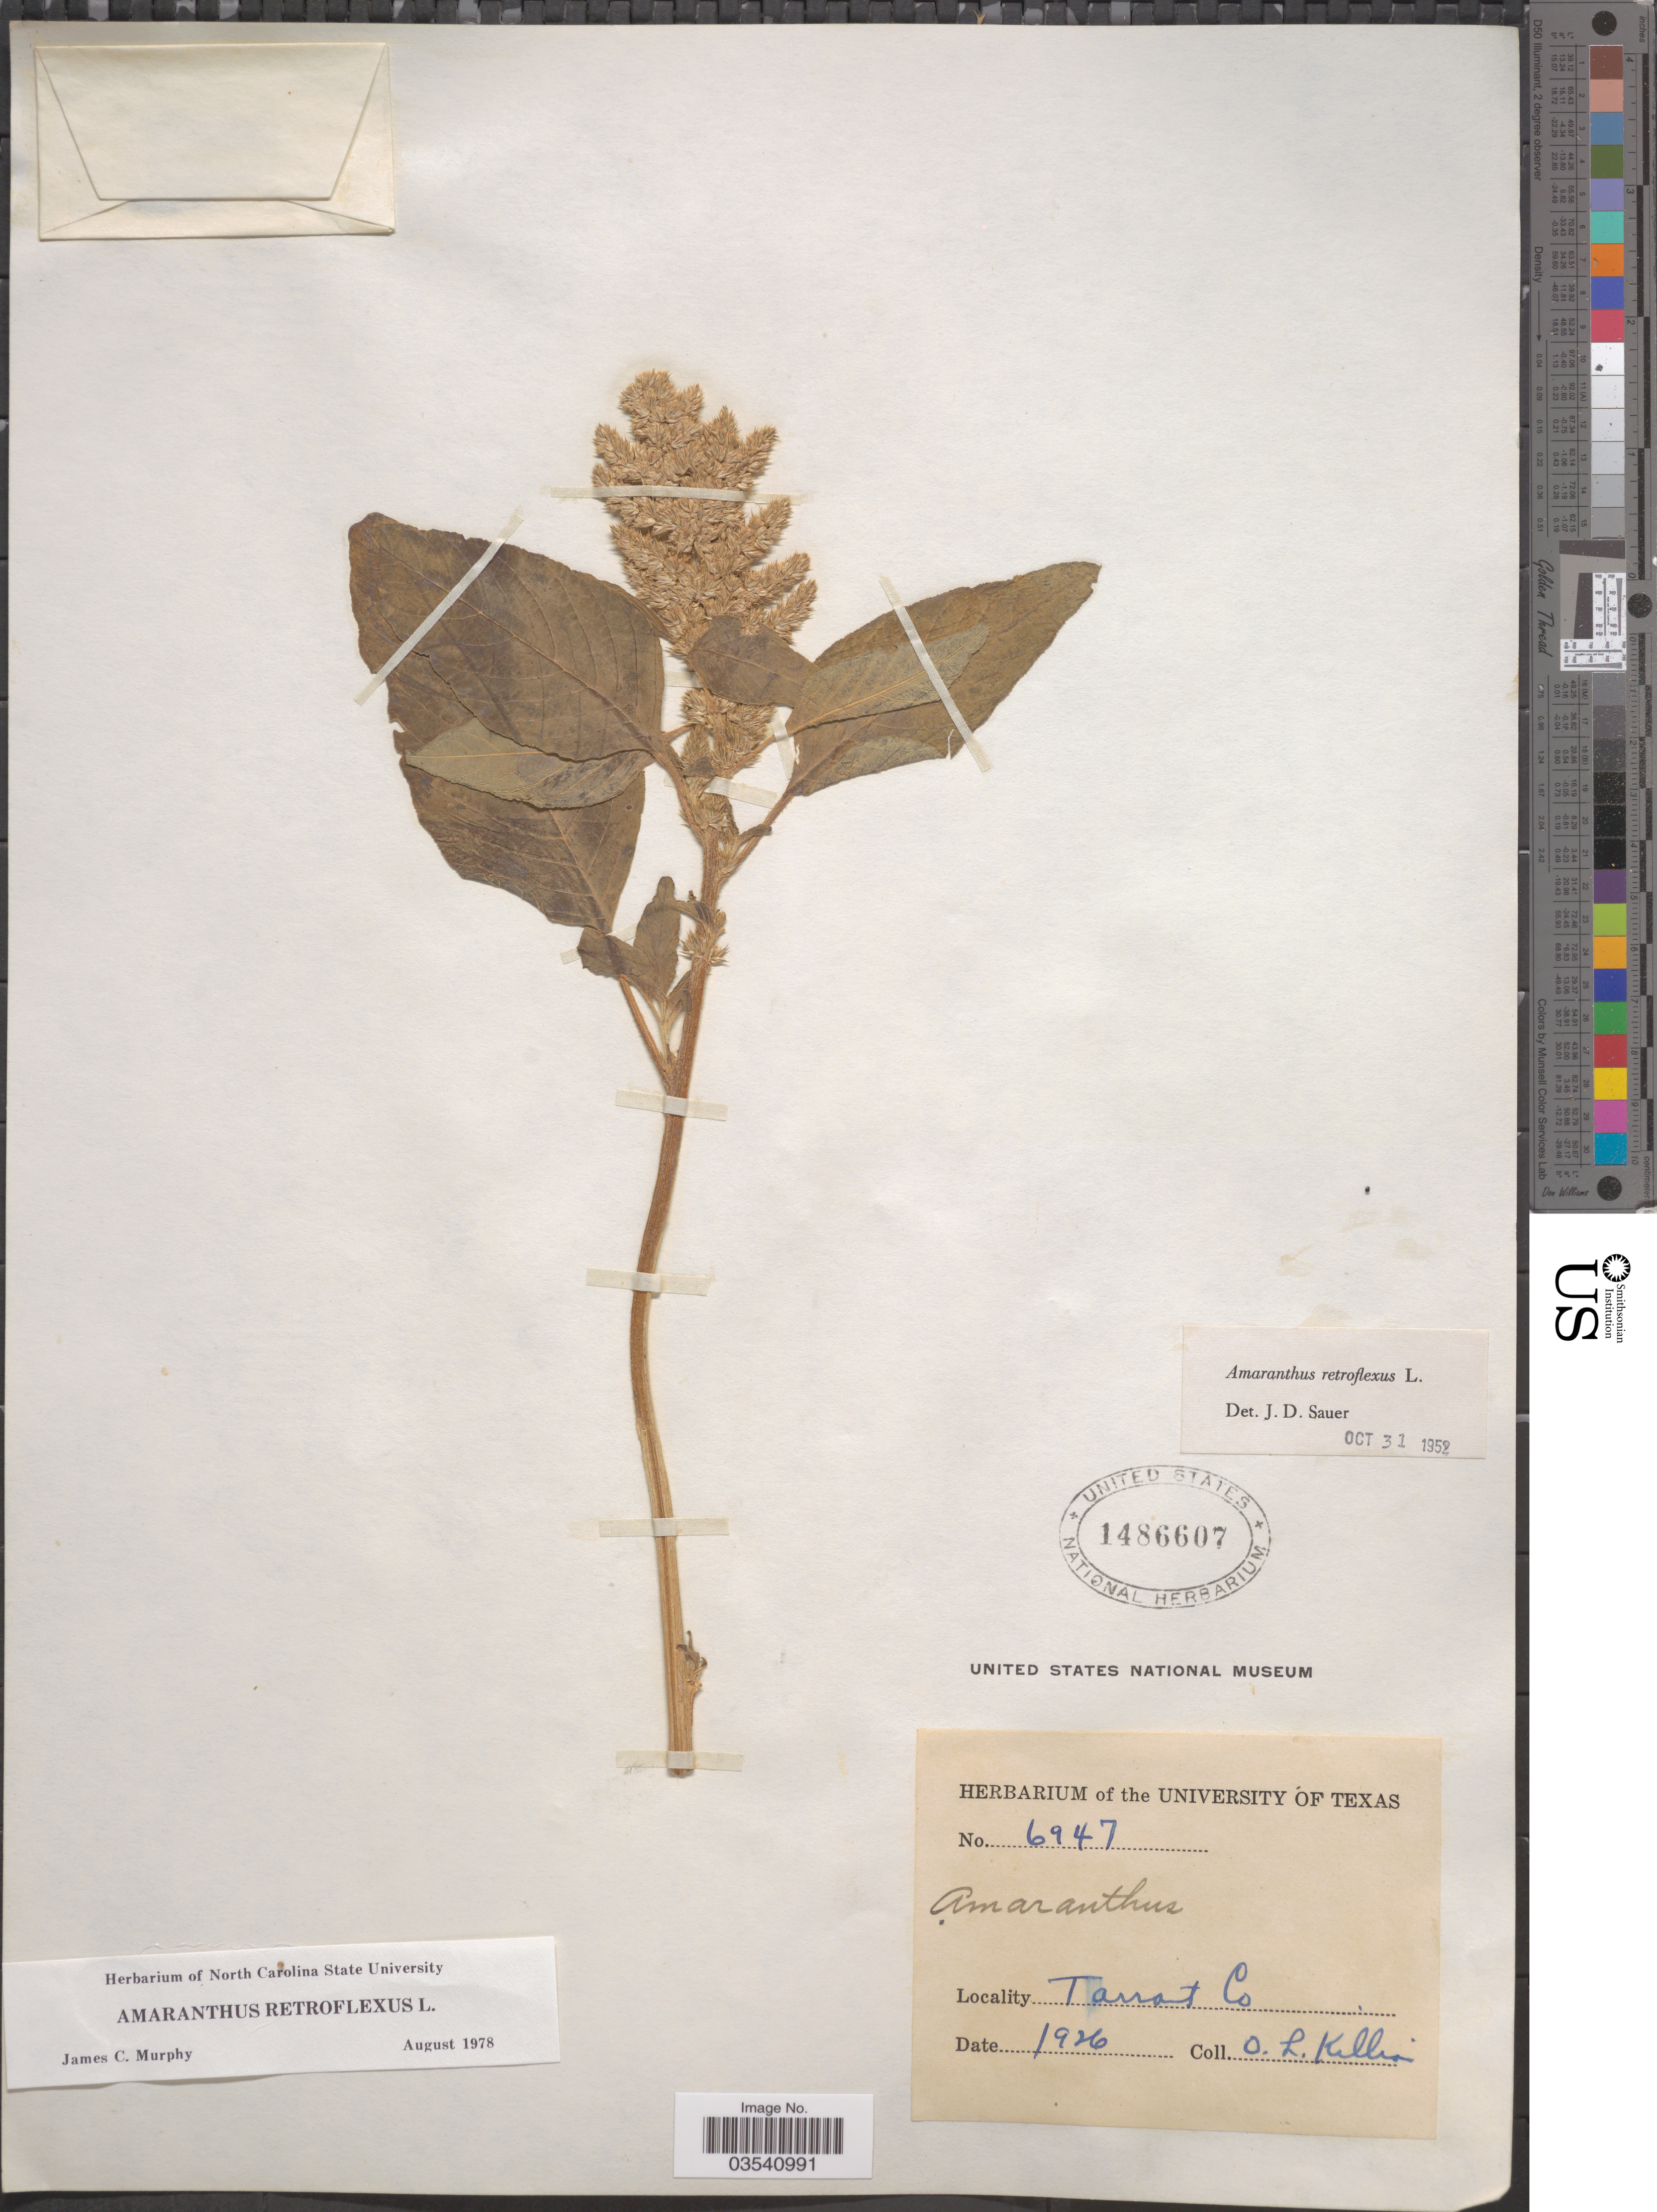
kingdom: Plantae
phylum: Tracheophyta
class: Magnoliopsida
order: Caryophyllales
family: Amaranthaceae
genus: Amaranthus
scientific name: Amaranthus retroflexus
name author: L.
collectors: O. Killian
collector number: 6947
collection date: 1926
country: United States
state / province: Texas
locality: Tarrant Co.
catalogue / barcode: US 1486607